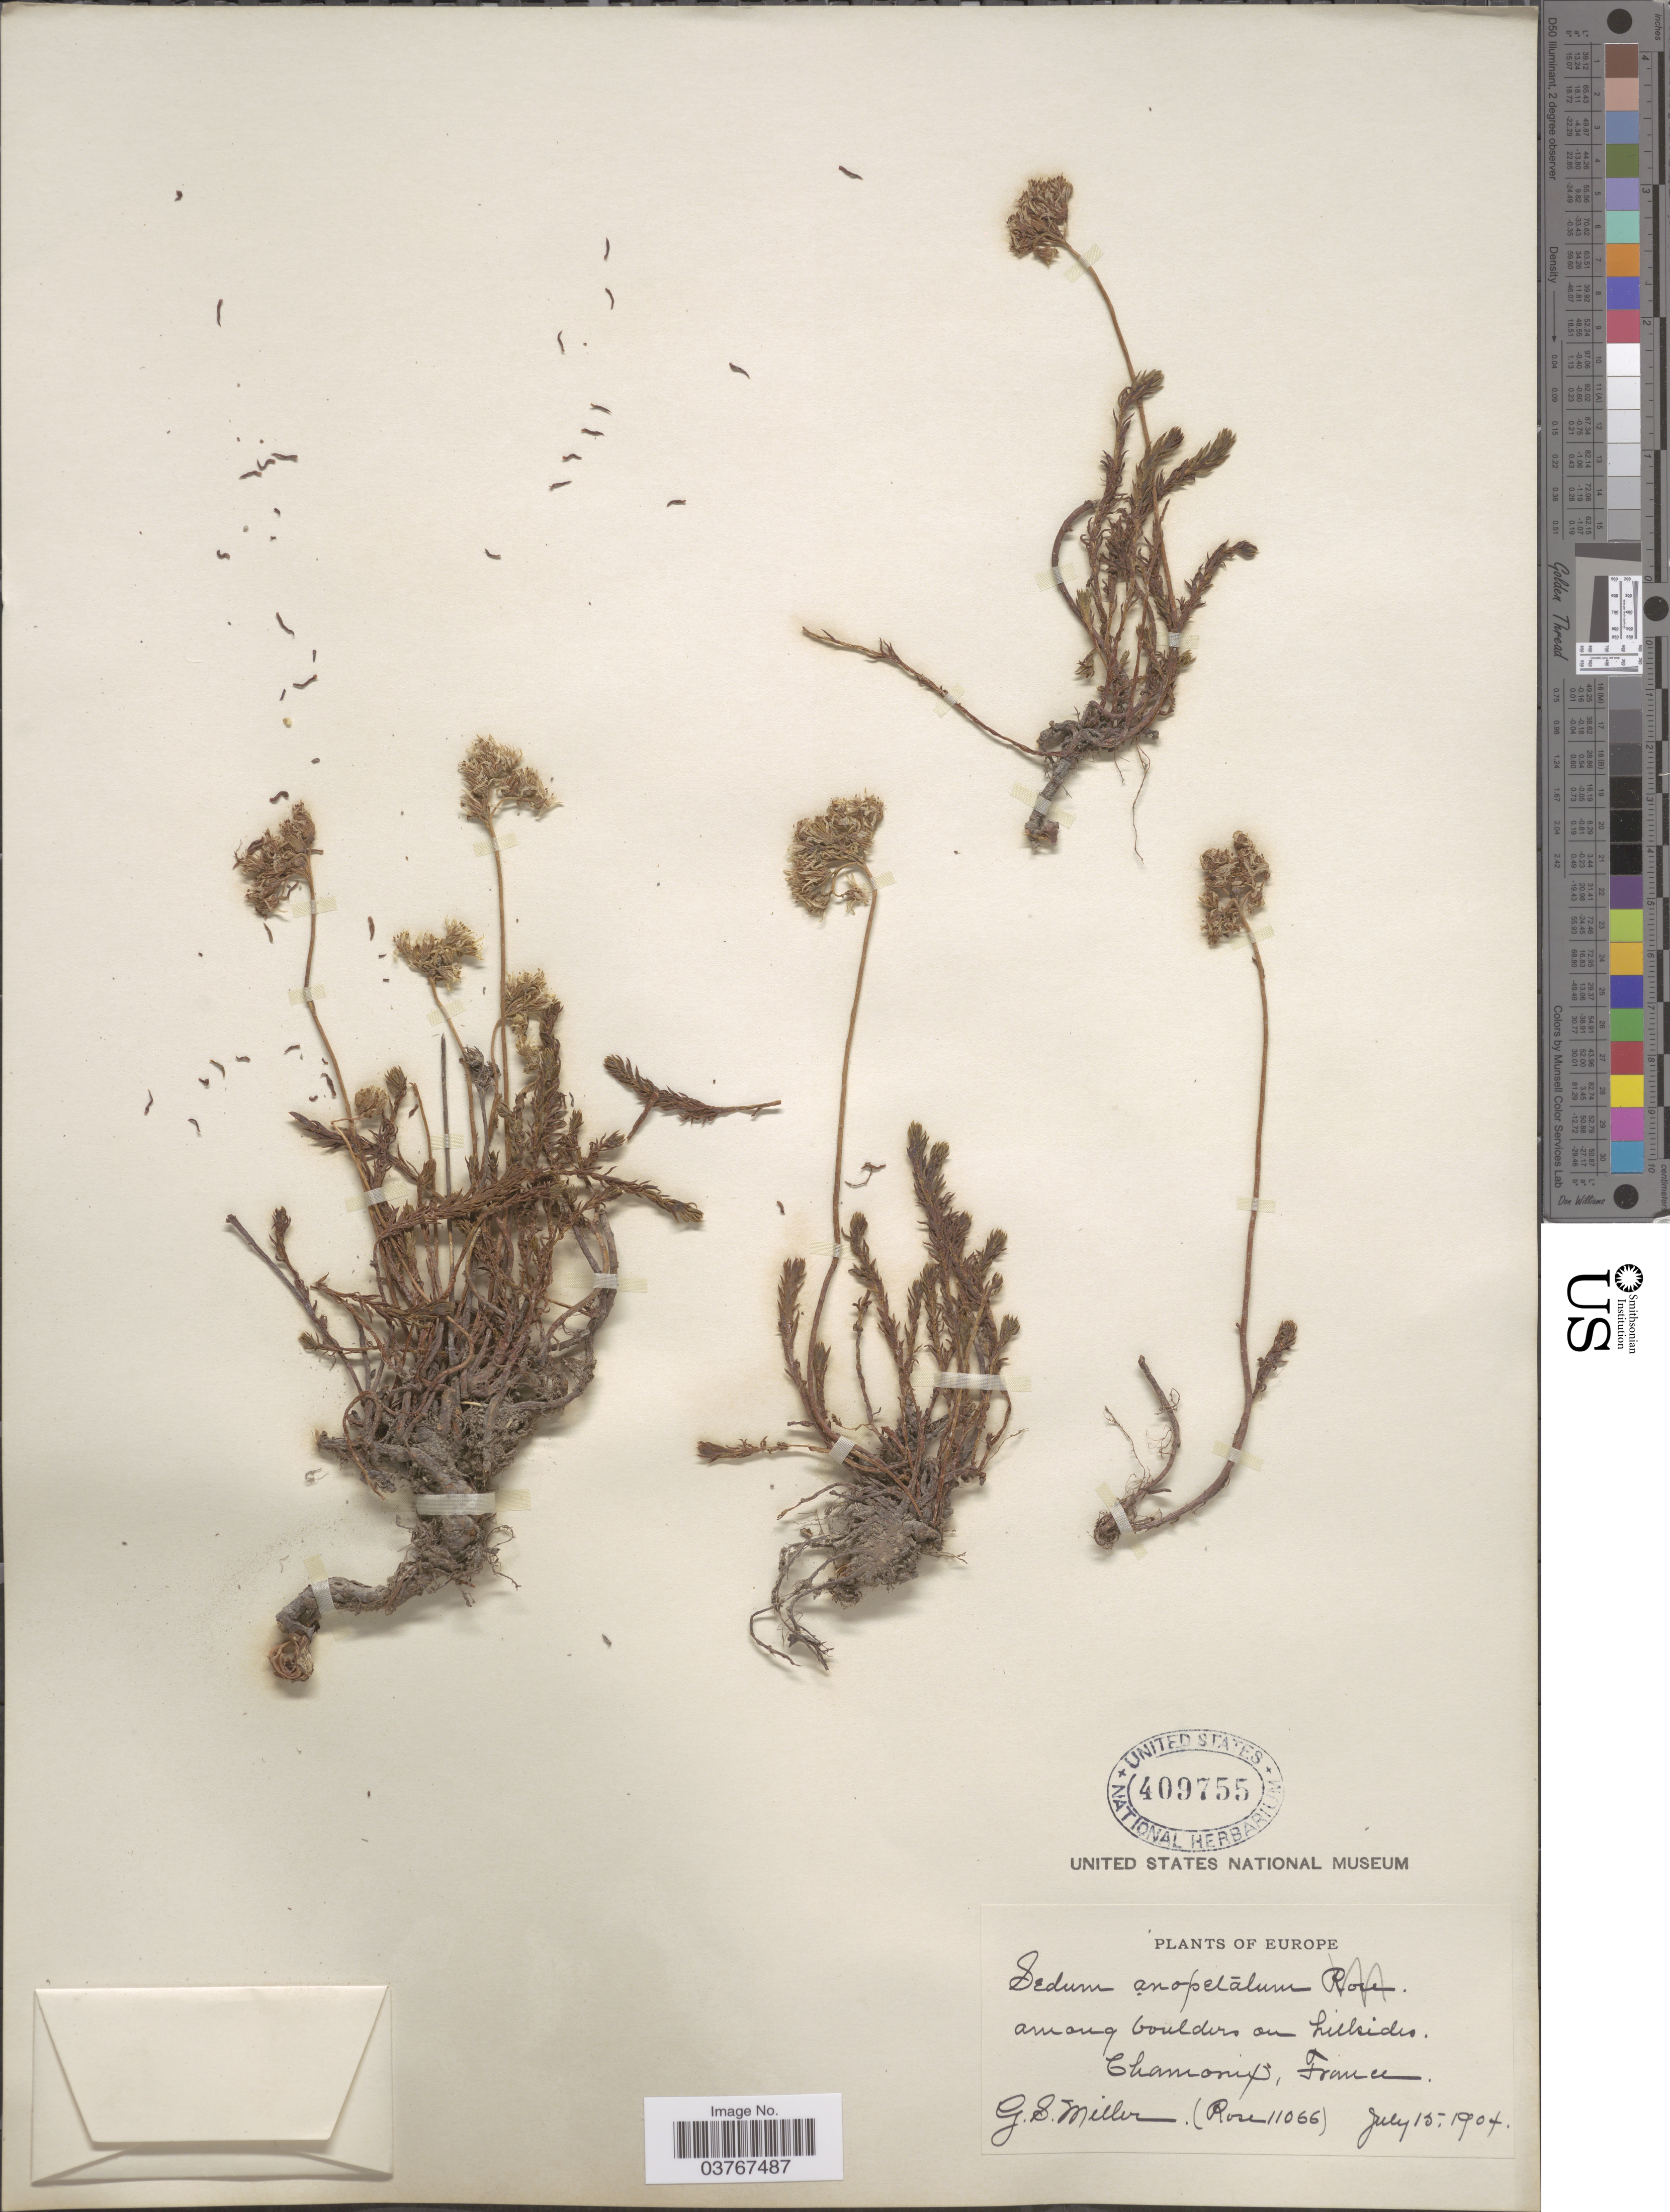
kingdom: Plantae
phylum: Tracheophyta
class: Magnoliopsida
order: Saxifragales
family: Crassulaceae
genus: Sedum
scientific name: Sedum anopetalum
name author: DC.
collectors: G. S. Miller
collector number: Rose11066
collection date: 1904-07-15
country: France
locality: Among boulders on hillsides. Chamonix.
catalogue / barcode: US 409755